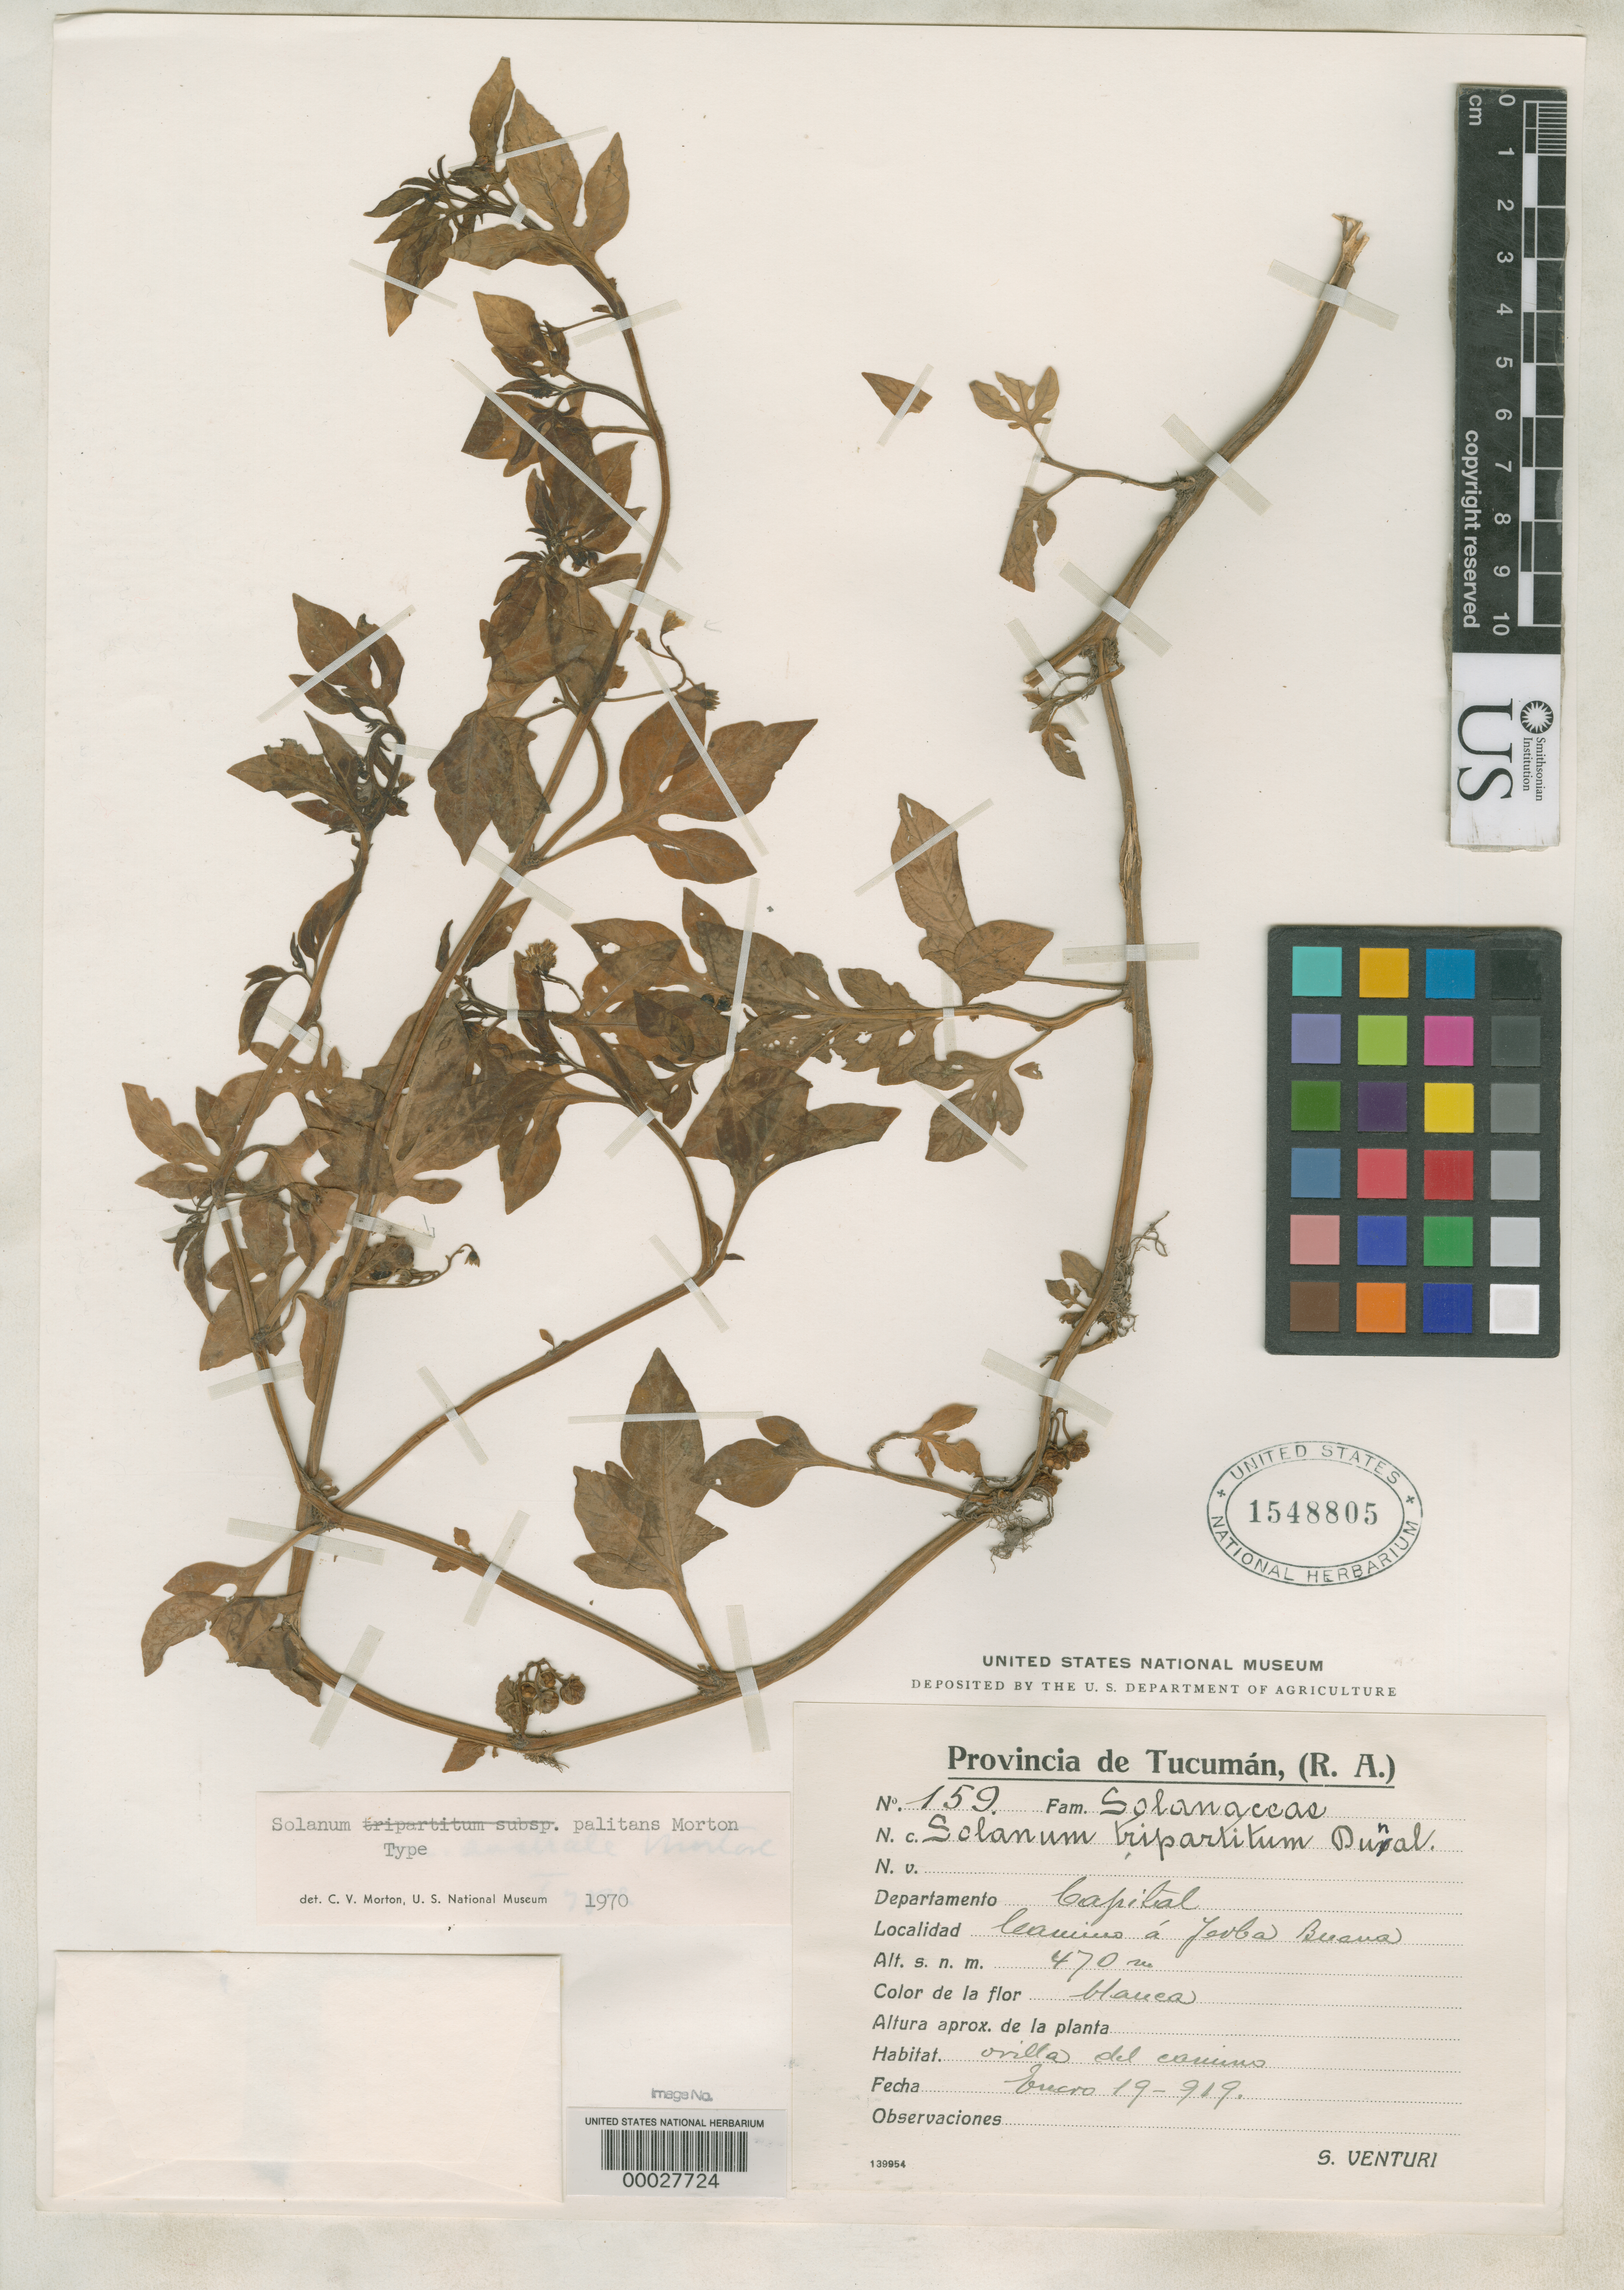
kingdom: Plantae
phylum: Tracheophyta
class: Magnoliopsida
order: Solanales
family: Solanaceae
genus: Solanum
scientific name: Solanum palitans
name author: C.V. Morton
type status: Holotype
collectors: S. Venturi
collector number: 159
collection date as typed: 19 Jan 1919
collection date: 1919-01-19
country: Argentina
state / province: Tucumán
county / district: Tafí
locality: Yerba Buena.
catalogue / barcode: US 1548805